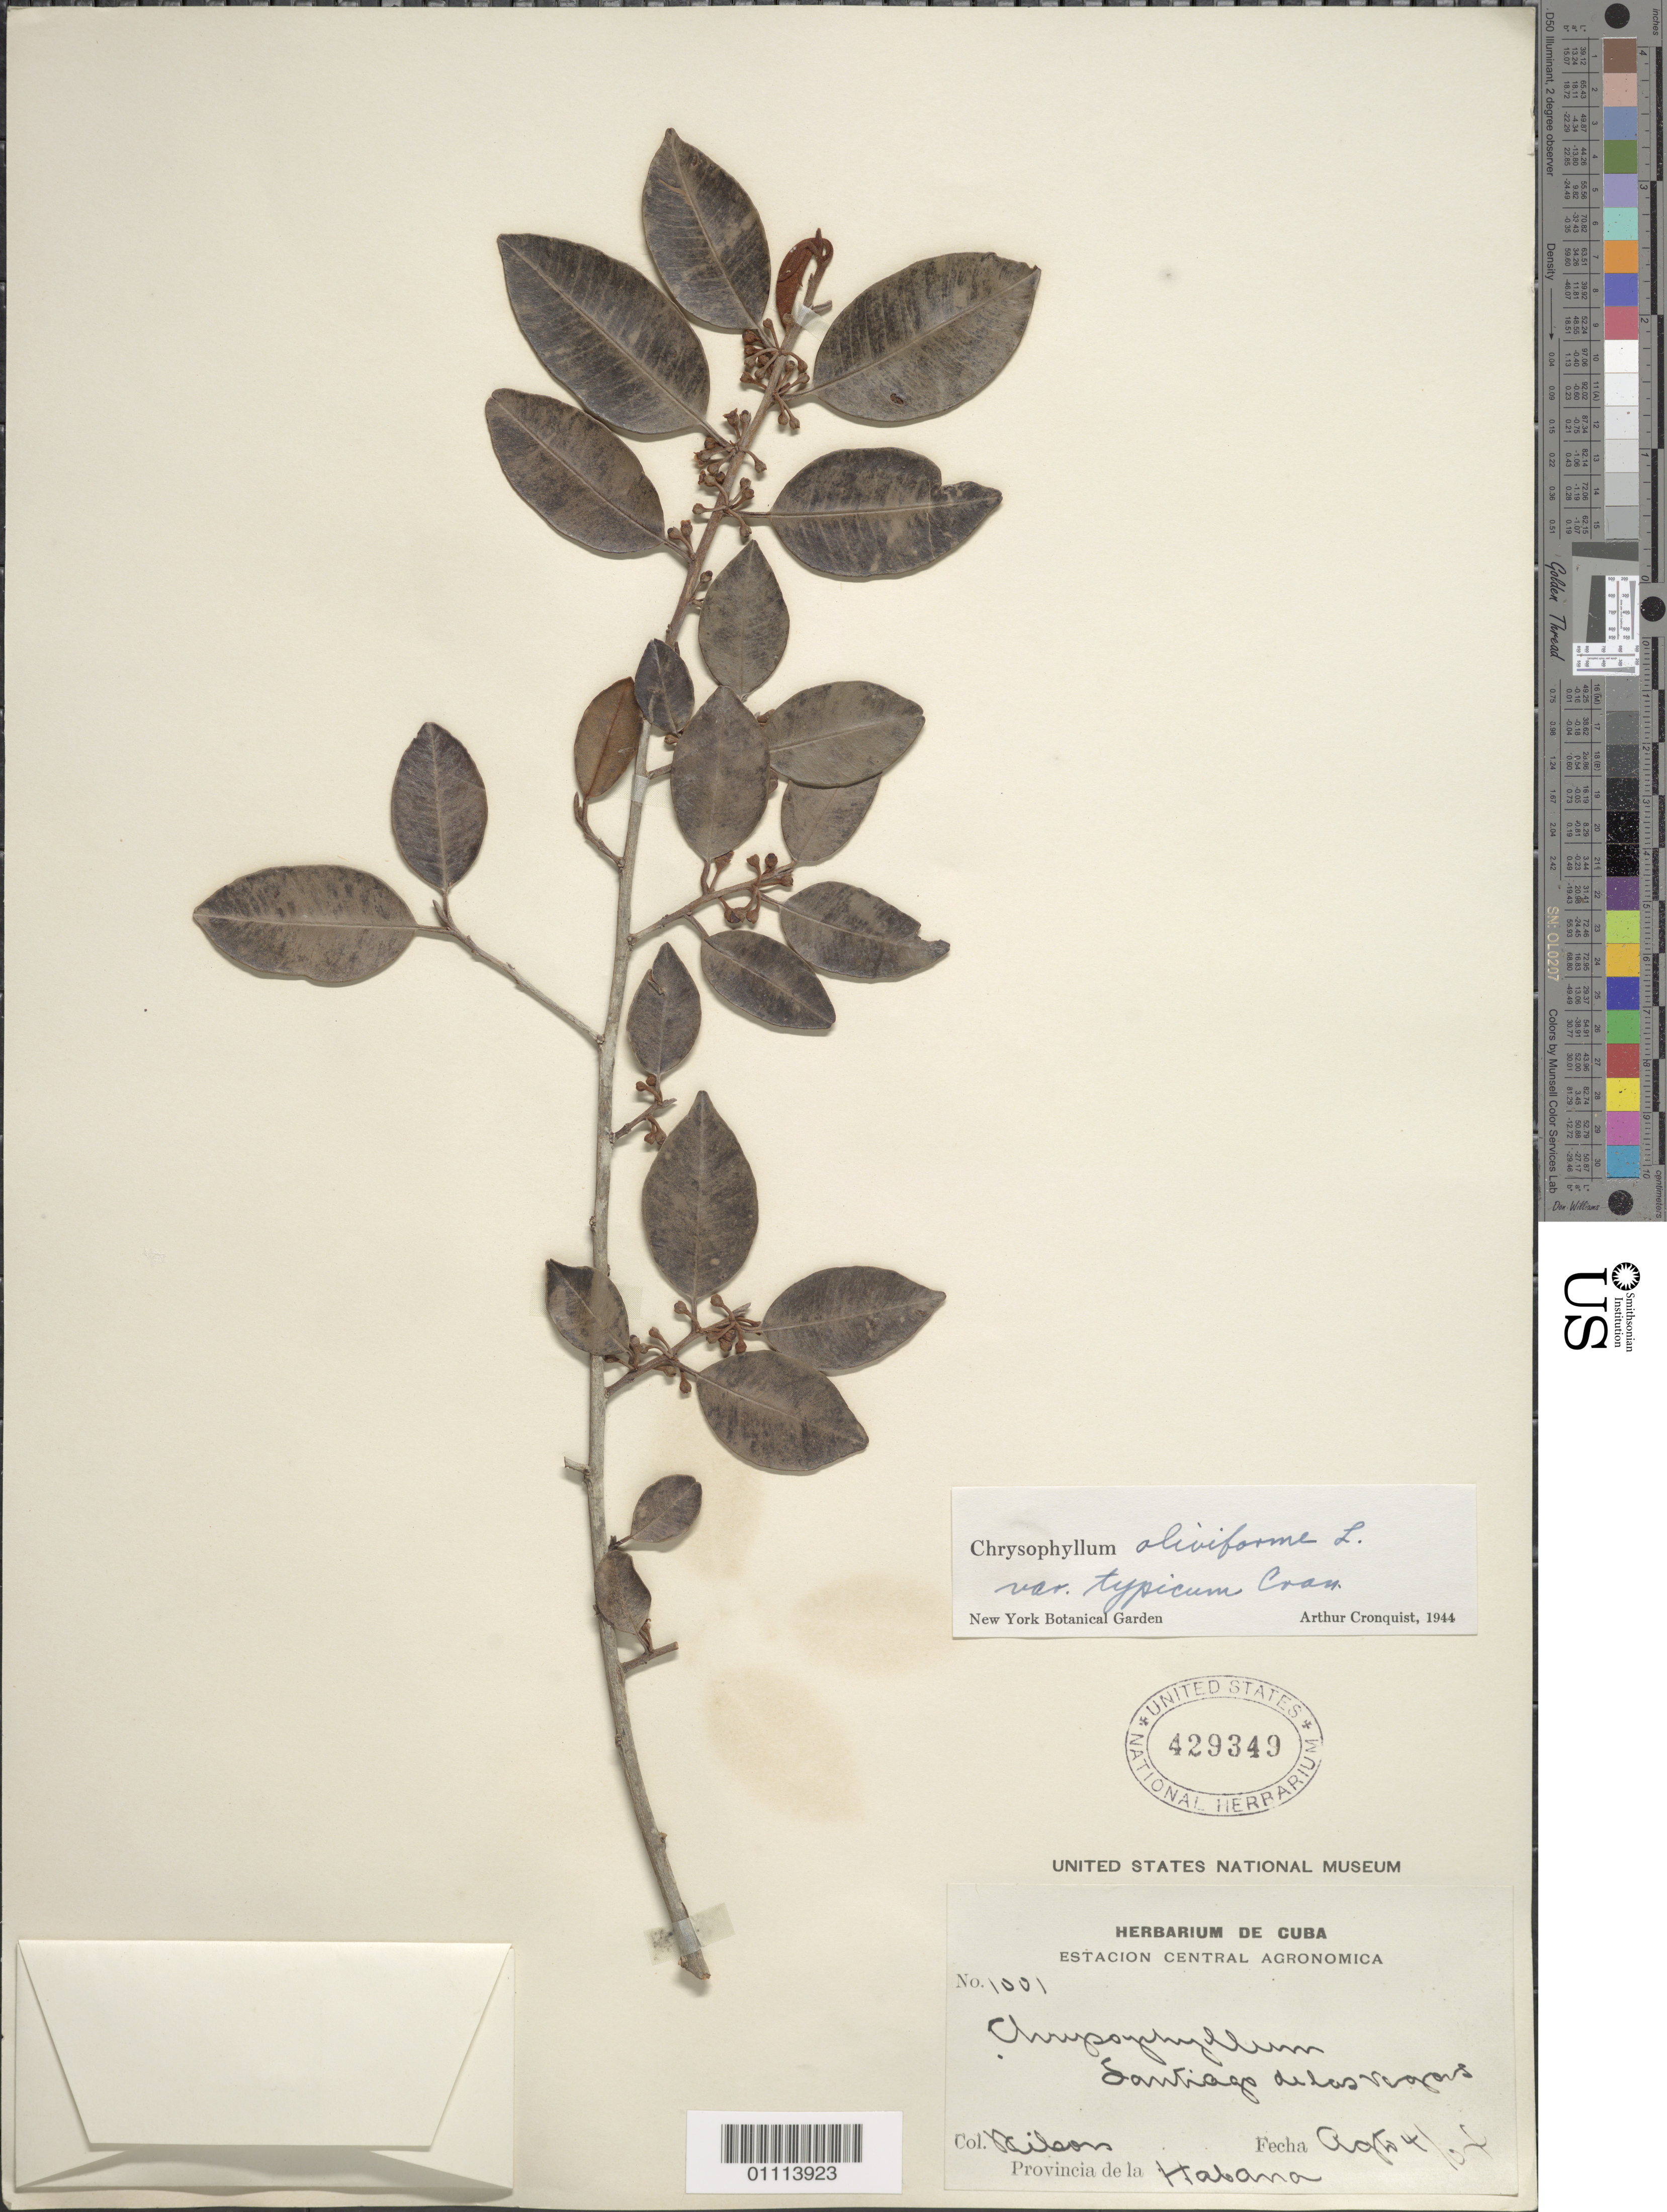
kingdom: Plantae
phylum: Tracheophyta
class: Magnoliopsida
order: Ericales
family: Sapotaceae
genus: Chrysophyllum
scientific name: Chrysophyllum oliviforme var. typicum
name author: Cronq.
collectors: -- Wilson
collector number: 1001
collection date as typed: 04 Aug 1904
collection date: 1904-08-04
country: Cuba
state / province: La Habana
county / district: Municipio Boyeros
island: Cuba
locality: Santiago de las Vegas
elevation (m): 97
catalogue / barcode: US 429349